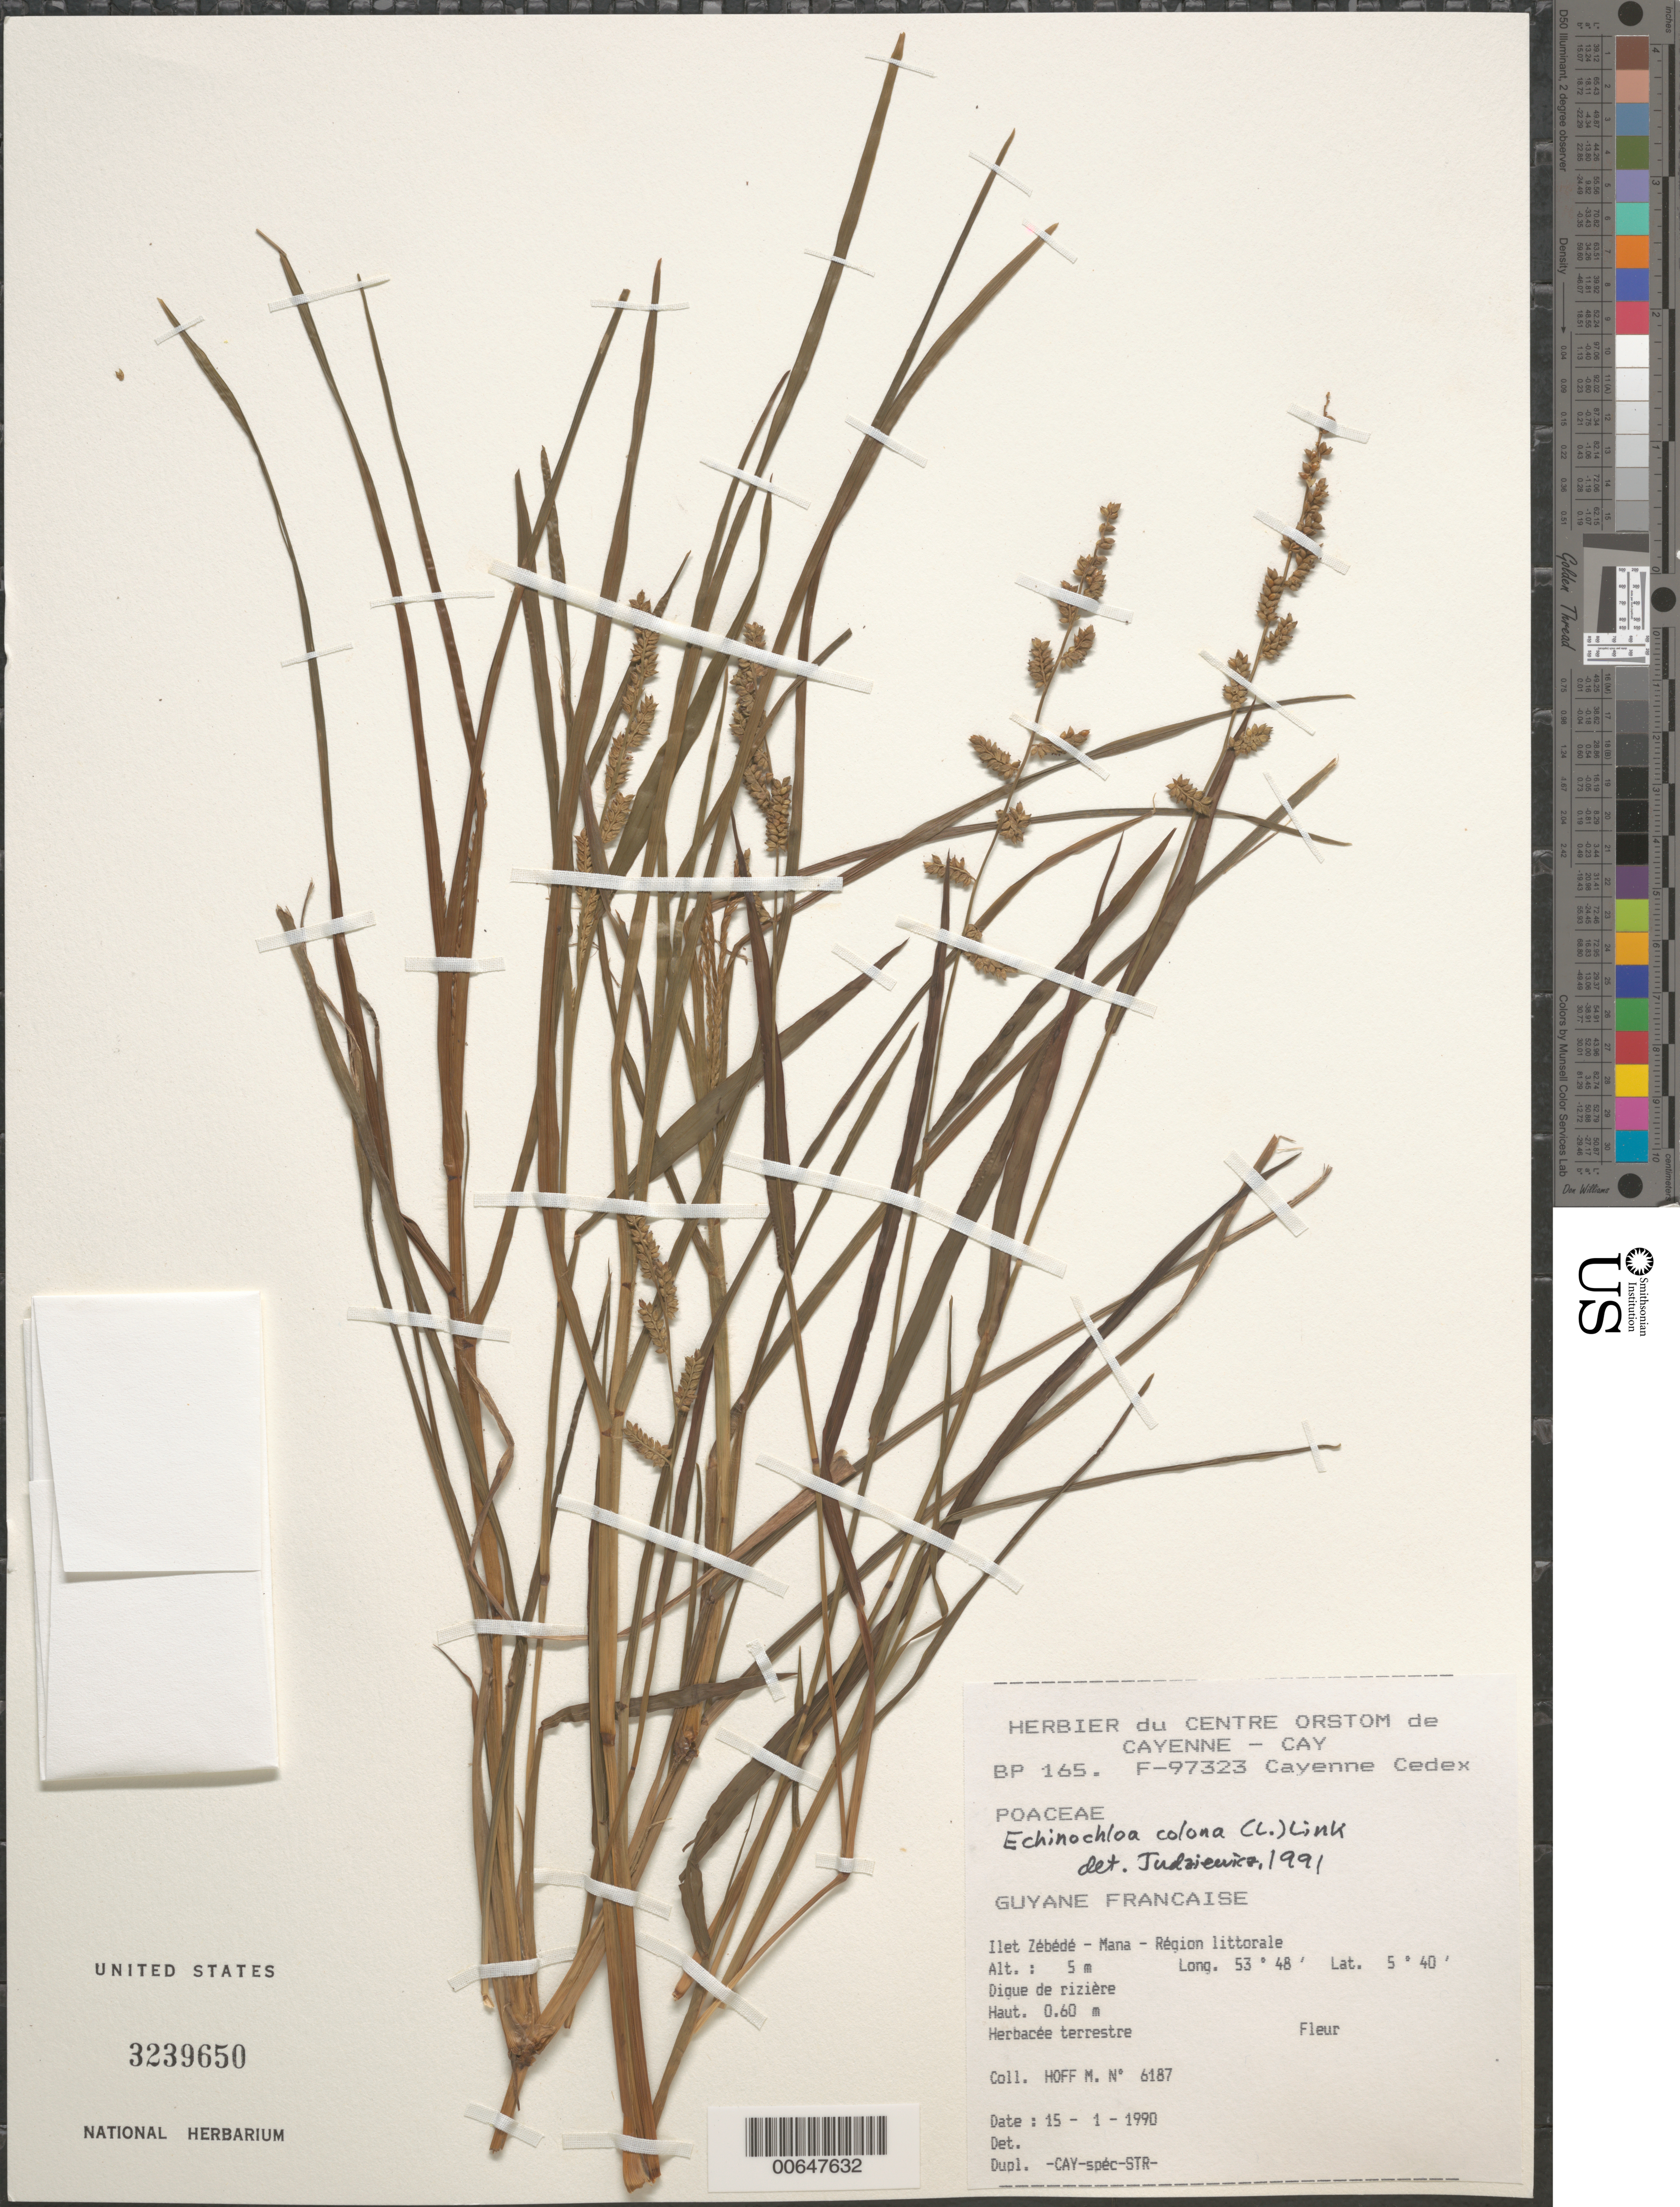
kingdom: Plantae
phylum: Tracheophyta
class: Liliopsida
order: Poales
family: Poaceae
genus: Echinochloa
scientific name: Echinochloa colona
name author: (L.) Link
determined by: Judziewicz, E. J.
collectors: M. Hoff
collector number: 6187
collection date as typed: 15-Jan-90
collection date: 1990-01-15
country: French Guiana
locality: Ilet Zébédé, Mana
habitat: Région littorale. Digue de riziere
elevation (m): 5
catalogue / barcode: US 3239650